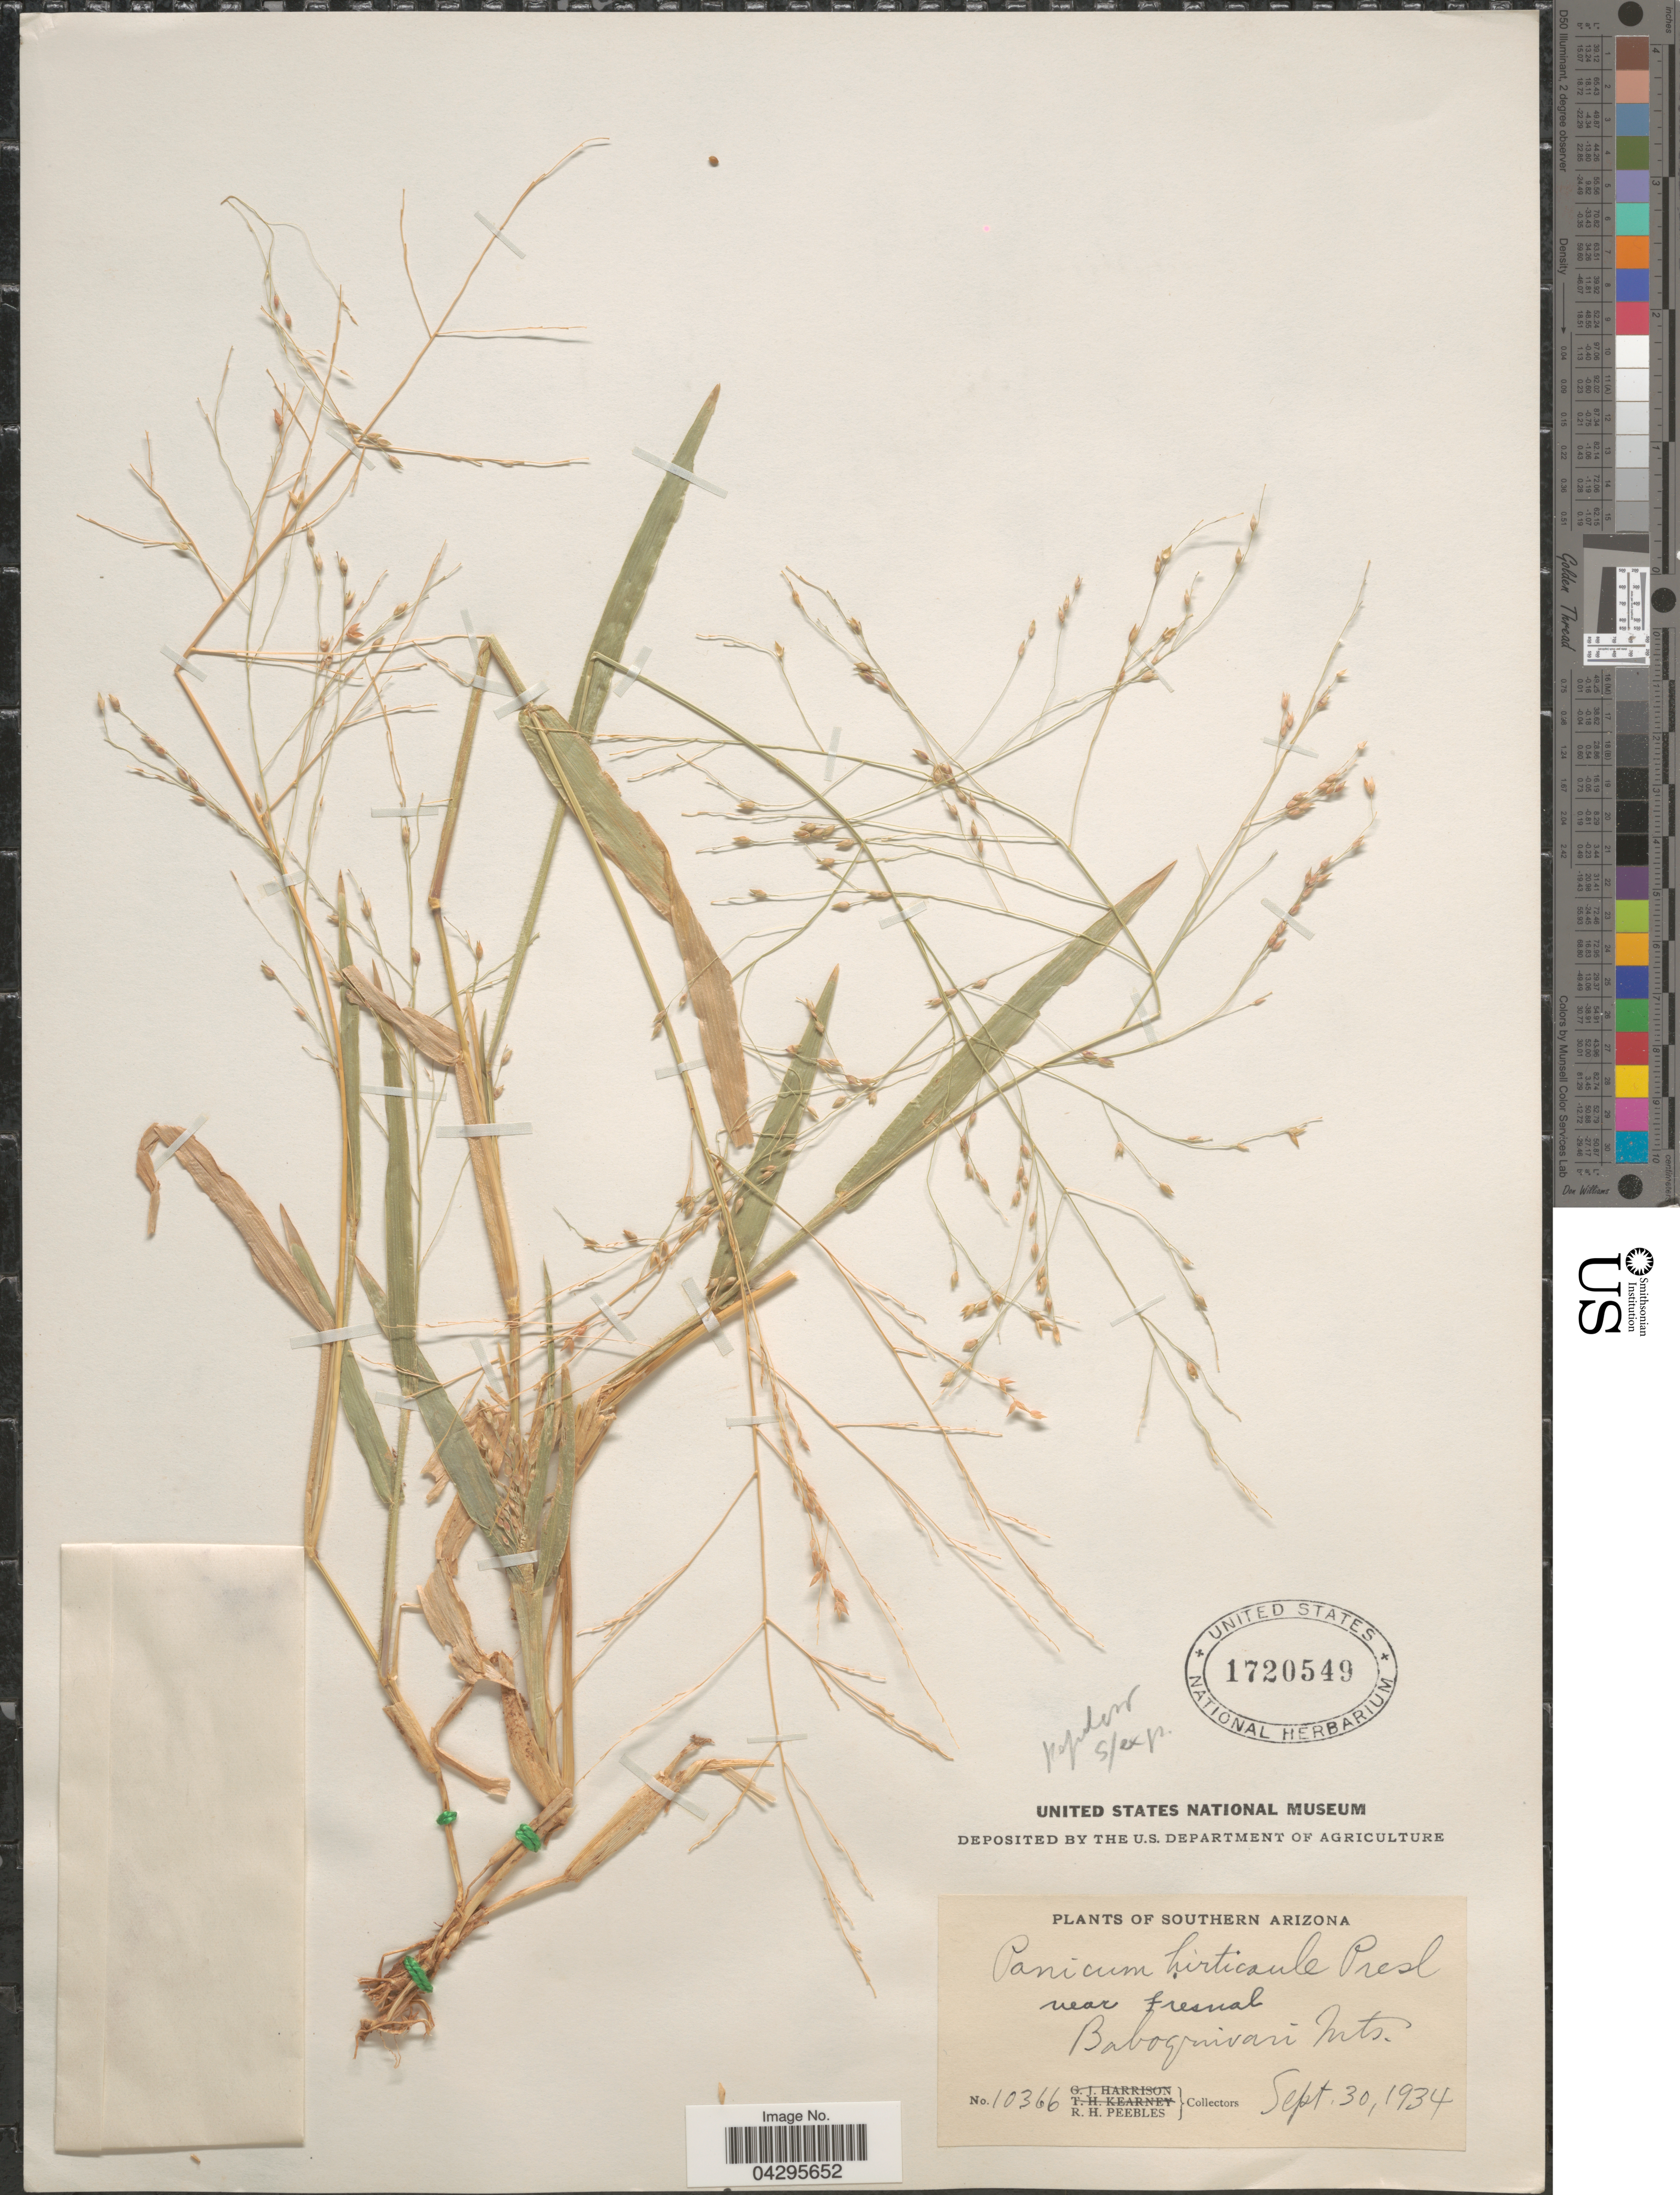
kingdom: Plantae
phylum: Tracheophyta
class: Liliopsida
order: Poales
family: Poaceae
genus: Panicum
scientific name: Panicum hirticaule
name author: J. Presl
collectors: R. H. Peebles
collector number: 10366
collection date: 1934-09-30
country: United States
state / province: Arizona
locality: Southern Arizona. Near Fresnal Baboquivari Mts.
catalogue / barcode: US 1720549